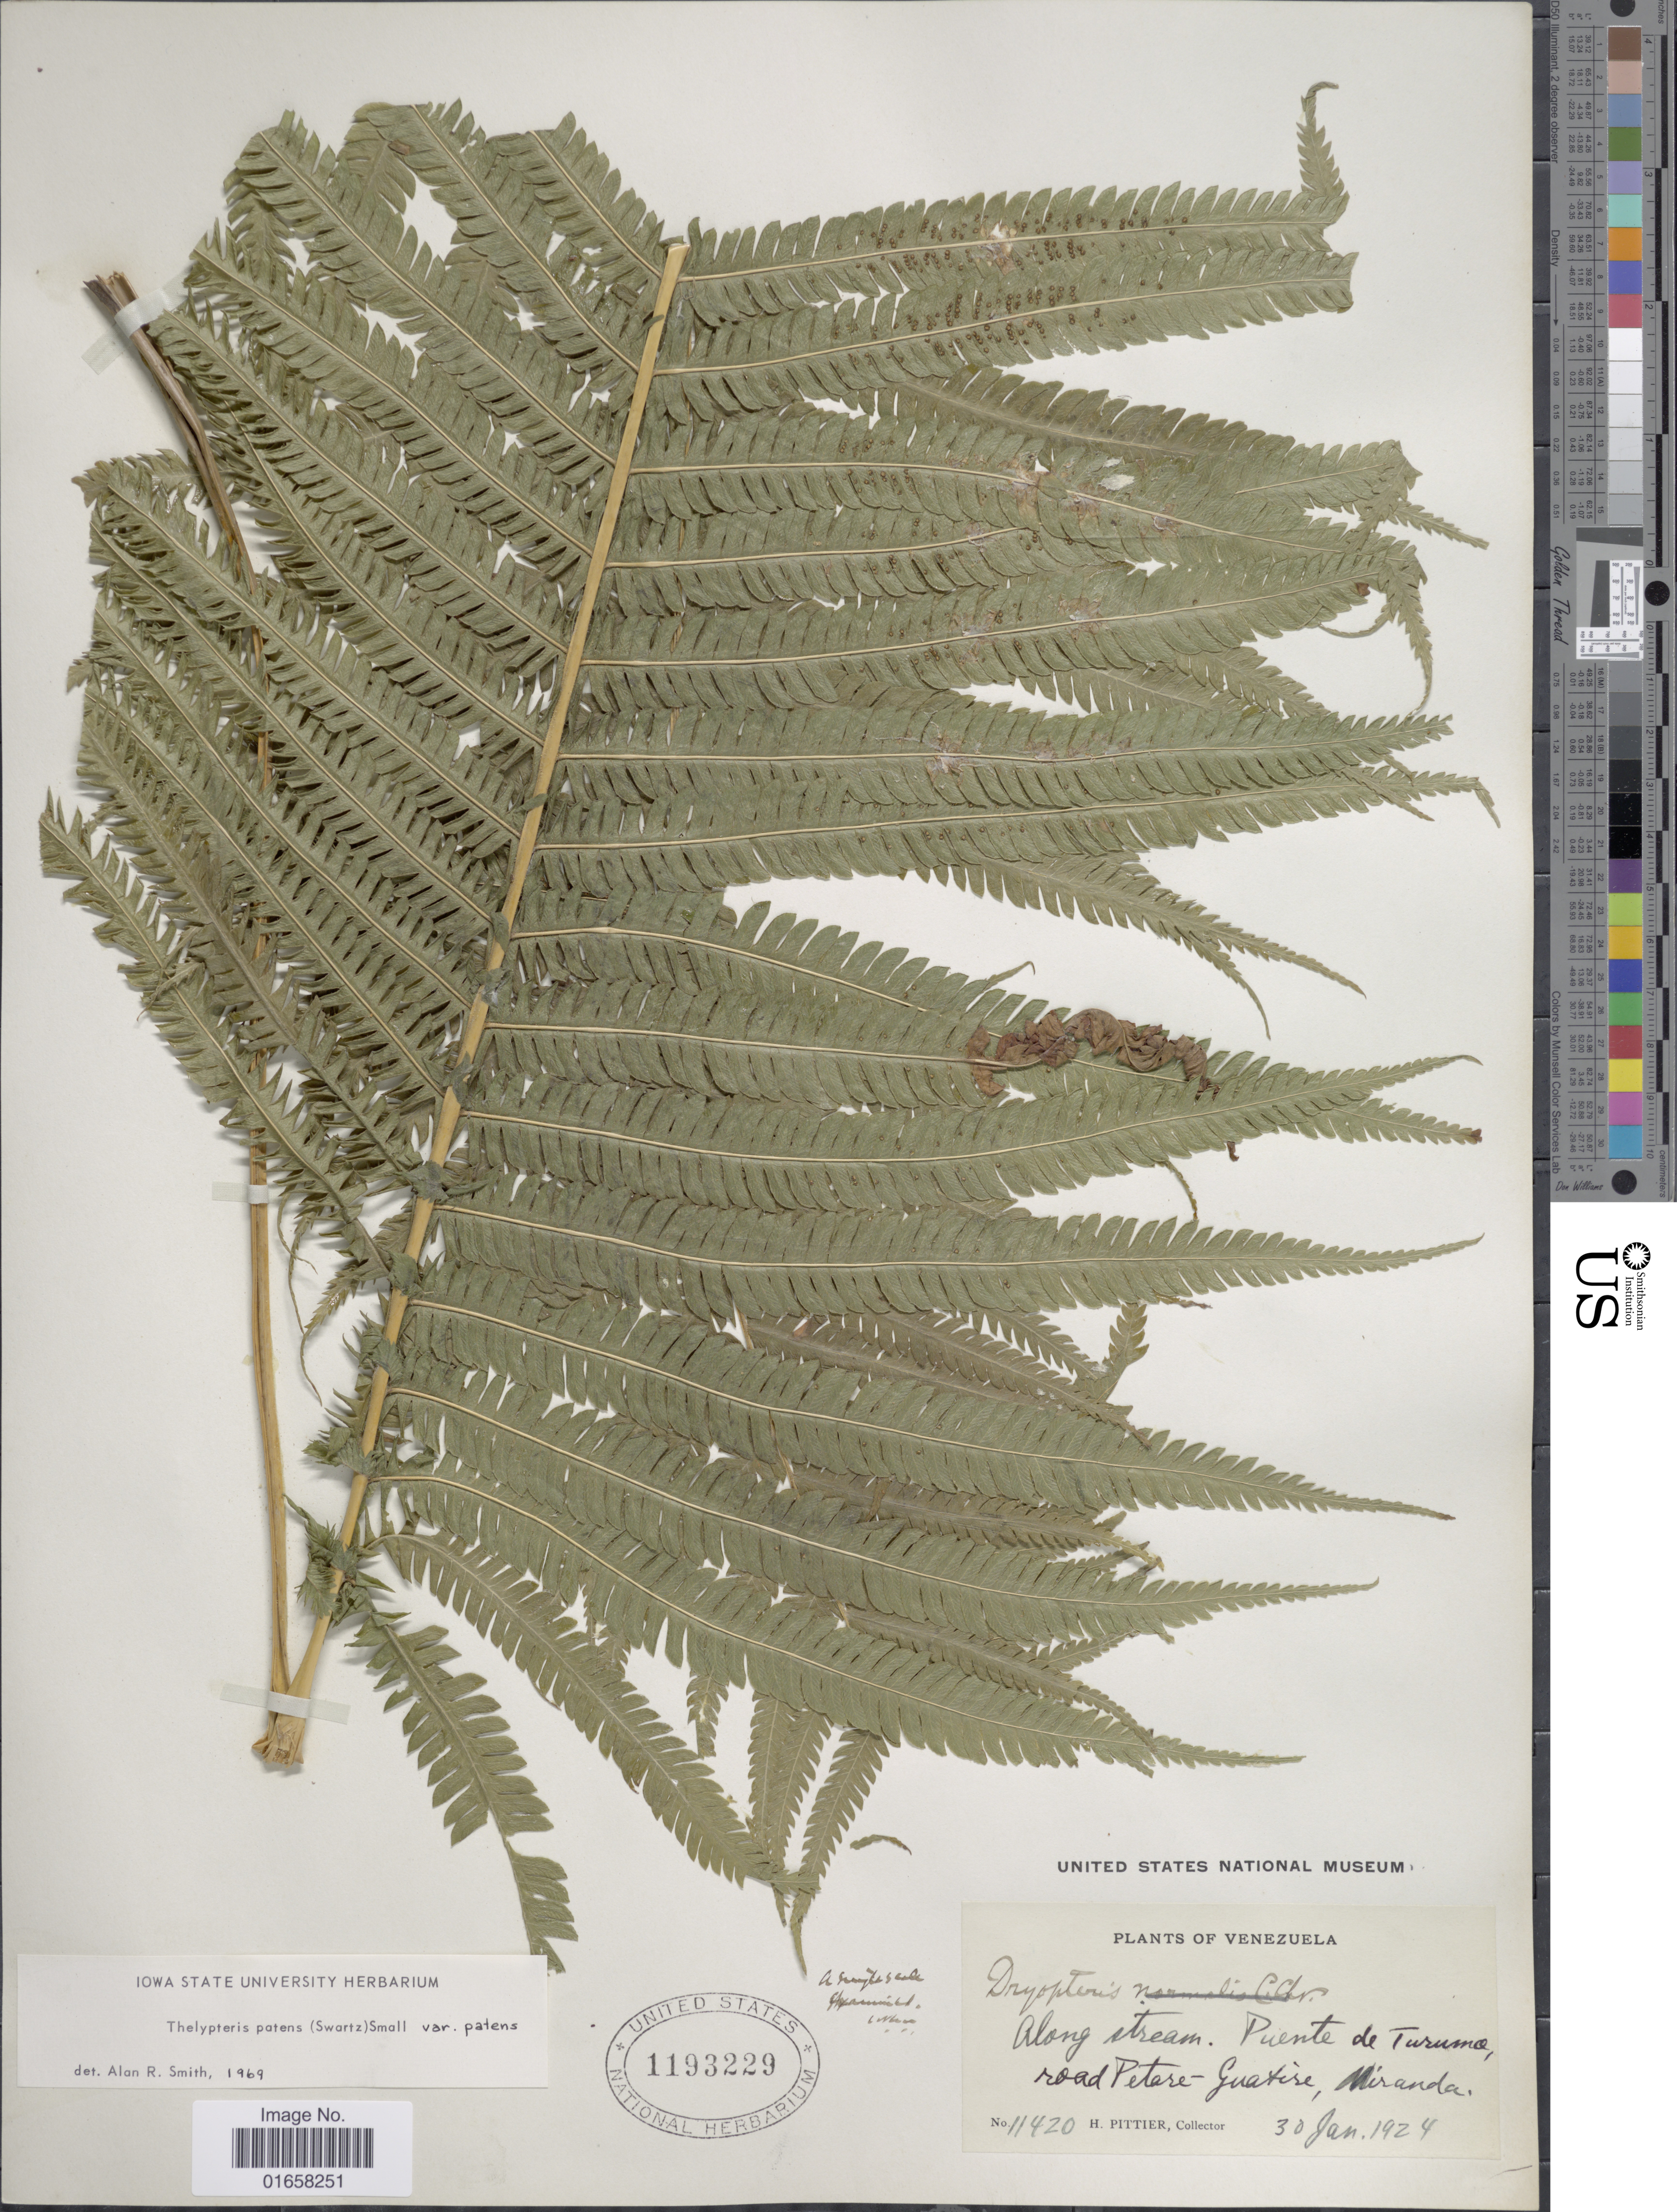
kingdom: Plantae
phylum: Tracheophyta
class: Polypodiopsida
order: Polypodiales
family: Thelypteridaceae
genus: Christella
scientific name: Christella patens var. patens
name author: (Sw.) Holttum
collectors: H. F. Pittier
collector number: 11420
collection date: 1924-01-30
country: Venezuela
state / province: Miranda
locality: Along stream, Puente de Turumo, road Petare-Guatire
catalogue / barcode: US 1193229